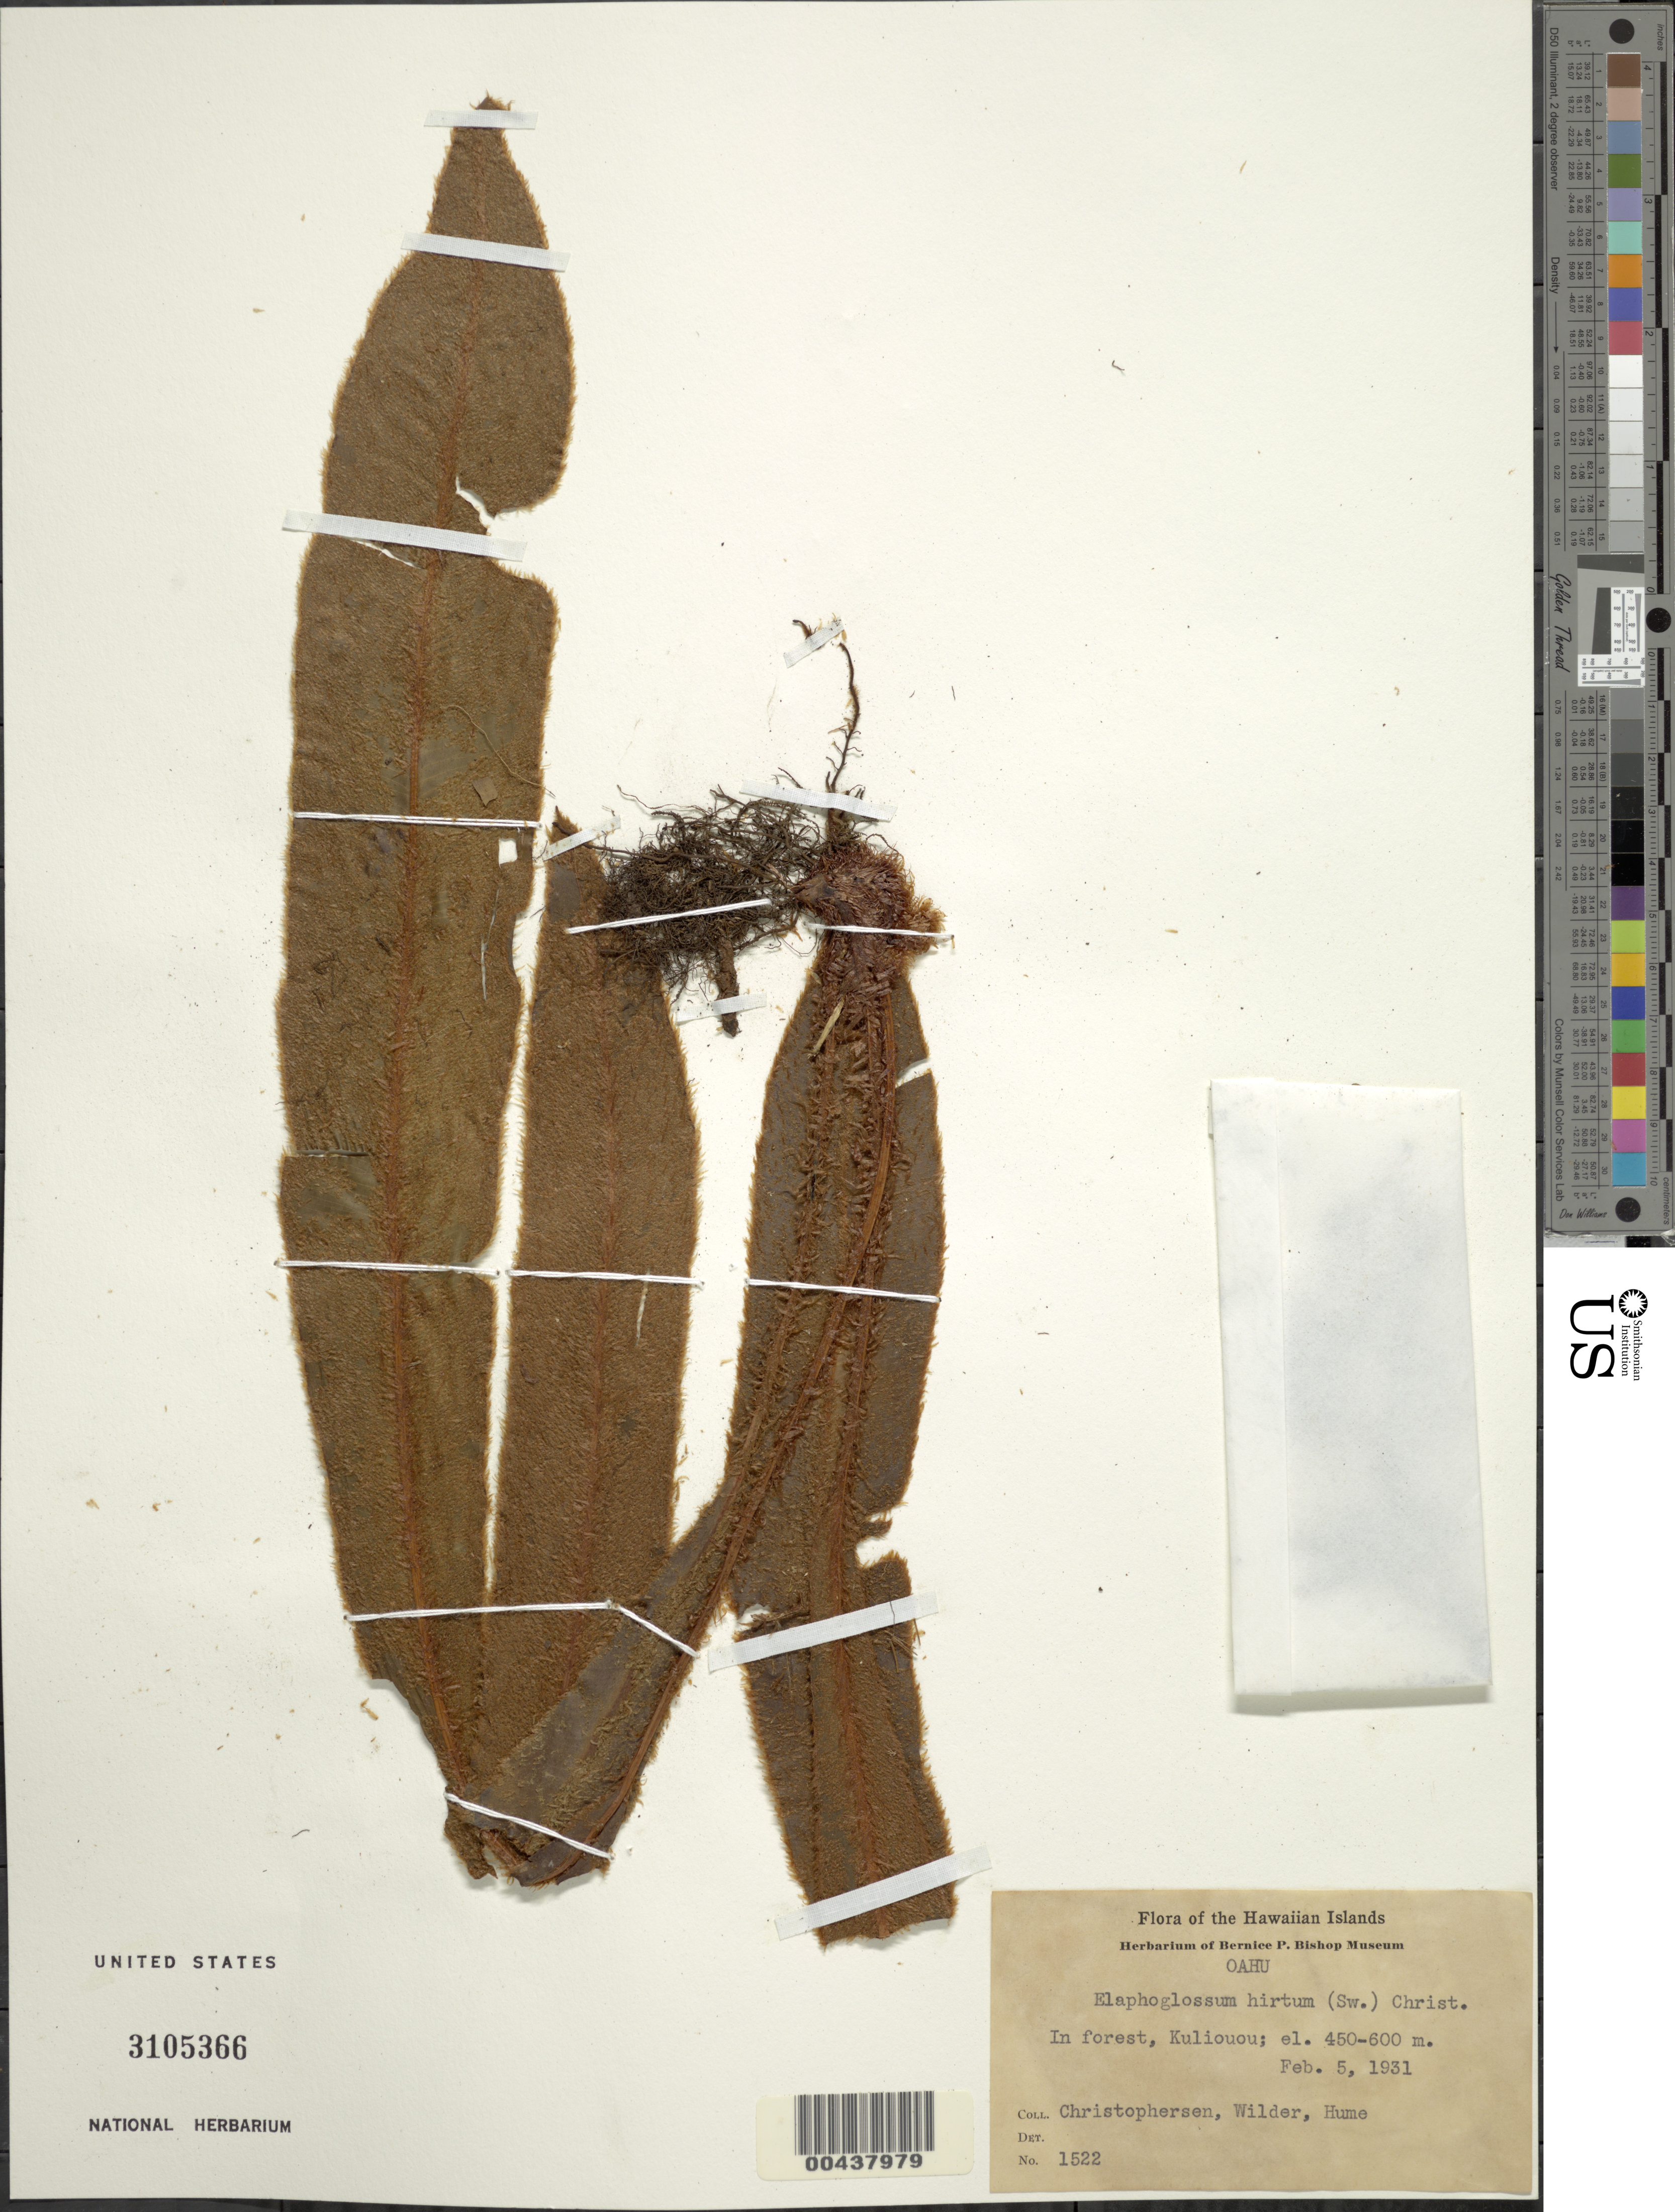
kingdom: Plantae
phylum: Tracheophyta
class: Polypodiopsida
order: Polypodiales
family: Dryopteridaceae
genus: Elaphoglossum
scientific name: Elaphoglossum hirtum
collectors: E. Christophersen, G. Wilder & E. Hume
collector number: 1522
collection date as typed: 5 Feb 1931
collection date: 1931-02-05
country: United States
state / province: Hawaii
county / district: Honolulu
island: Oahu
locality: In forest, Kuliouou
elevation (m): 450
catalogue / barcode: US 3105366